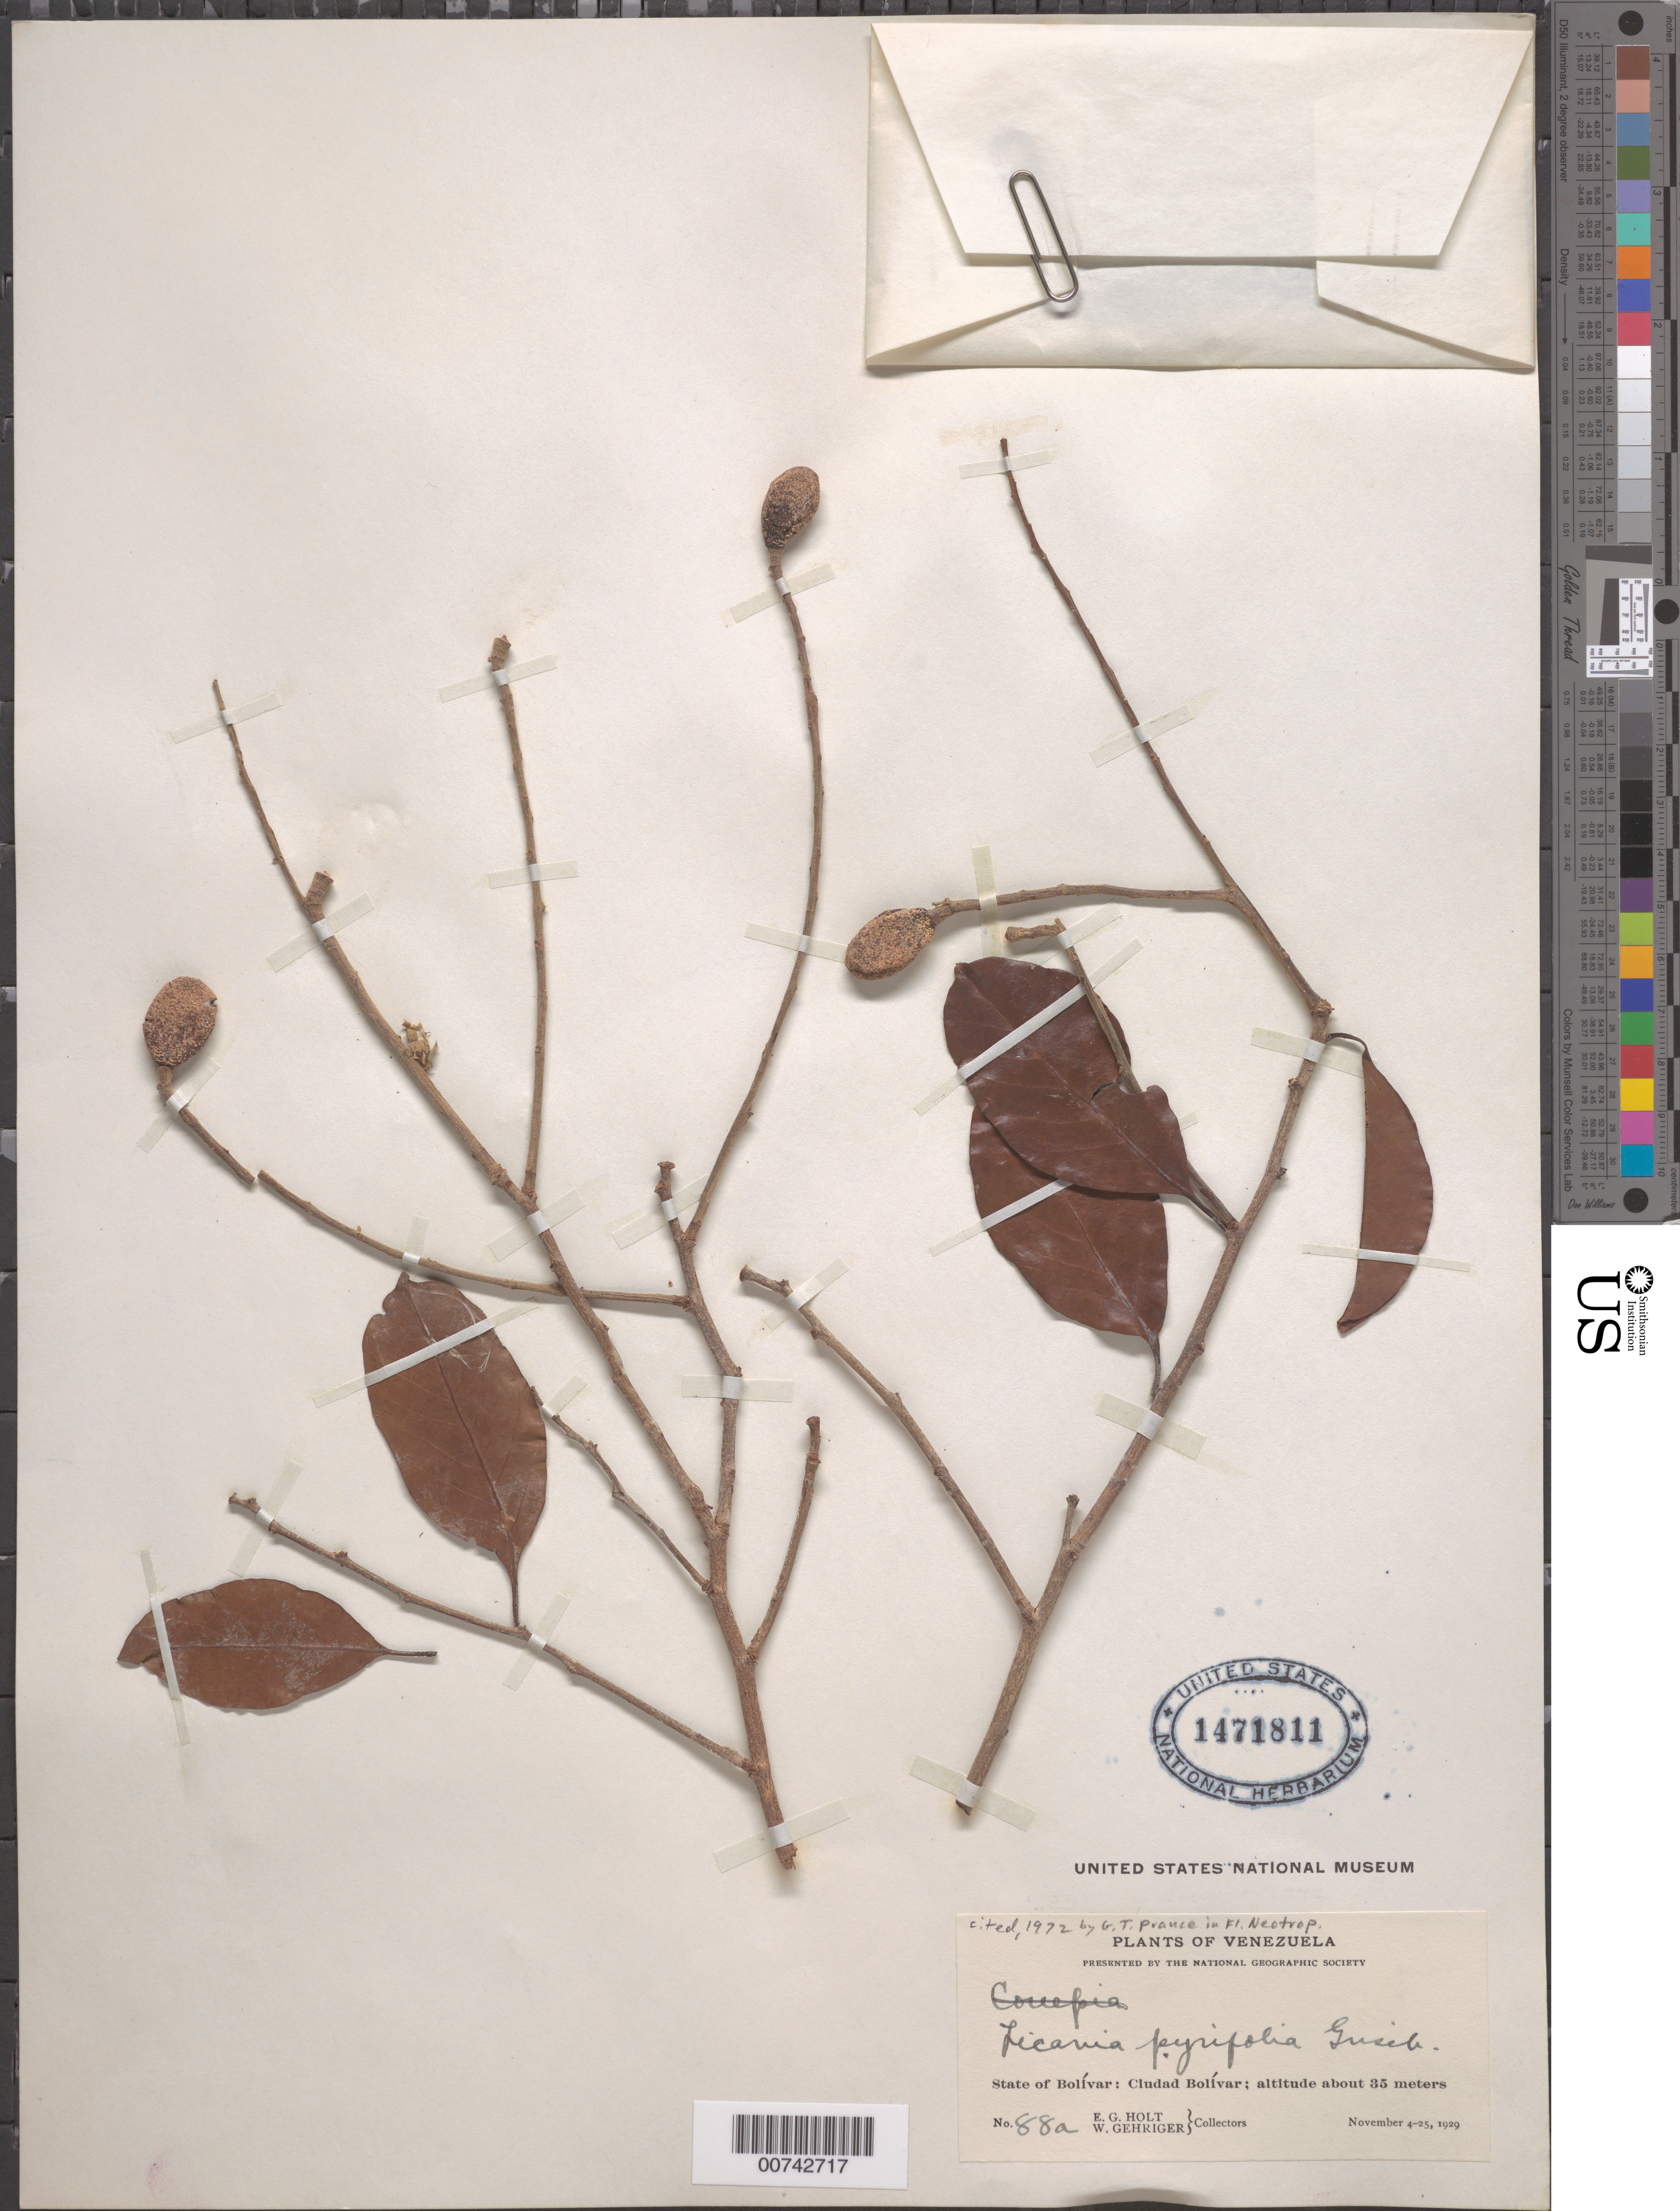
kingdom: Plantae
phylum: Tracheophyta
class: Magnoliopsida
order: Malpighiales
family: Chrysobalanaceae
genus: Moquilea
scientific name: Moquilea pyrifolia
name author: (Griseb.) R.O. Williams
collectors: E. Holt & W. Gehriger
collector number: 88 a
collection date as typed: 4-Nov-29 to 25-Nov-29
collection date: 1929-11-04/1929-11-25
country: Venezuela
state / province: Bolívar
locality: Ciudad Bolívar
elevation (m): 35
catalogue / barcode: US 1471811